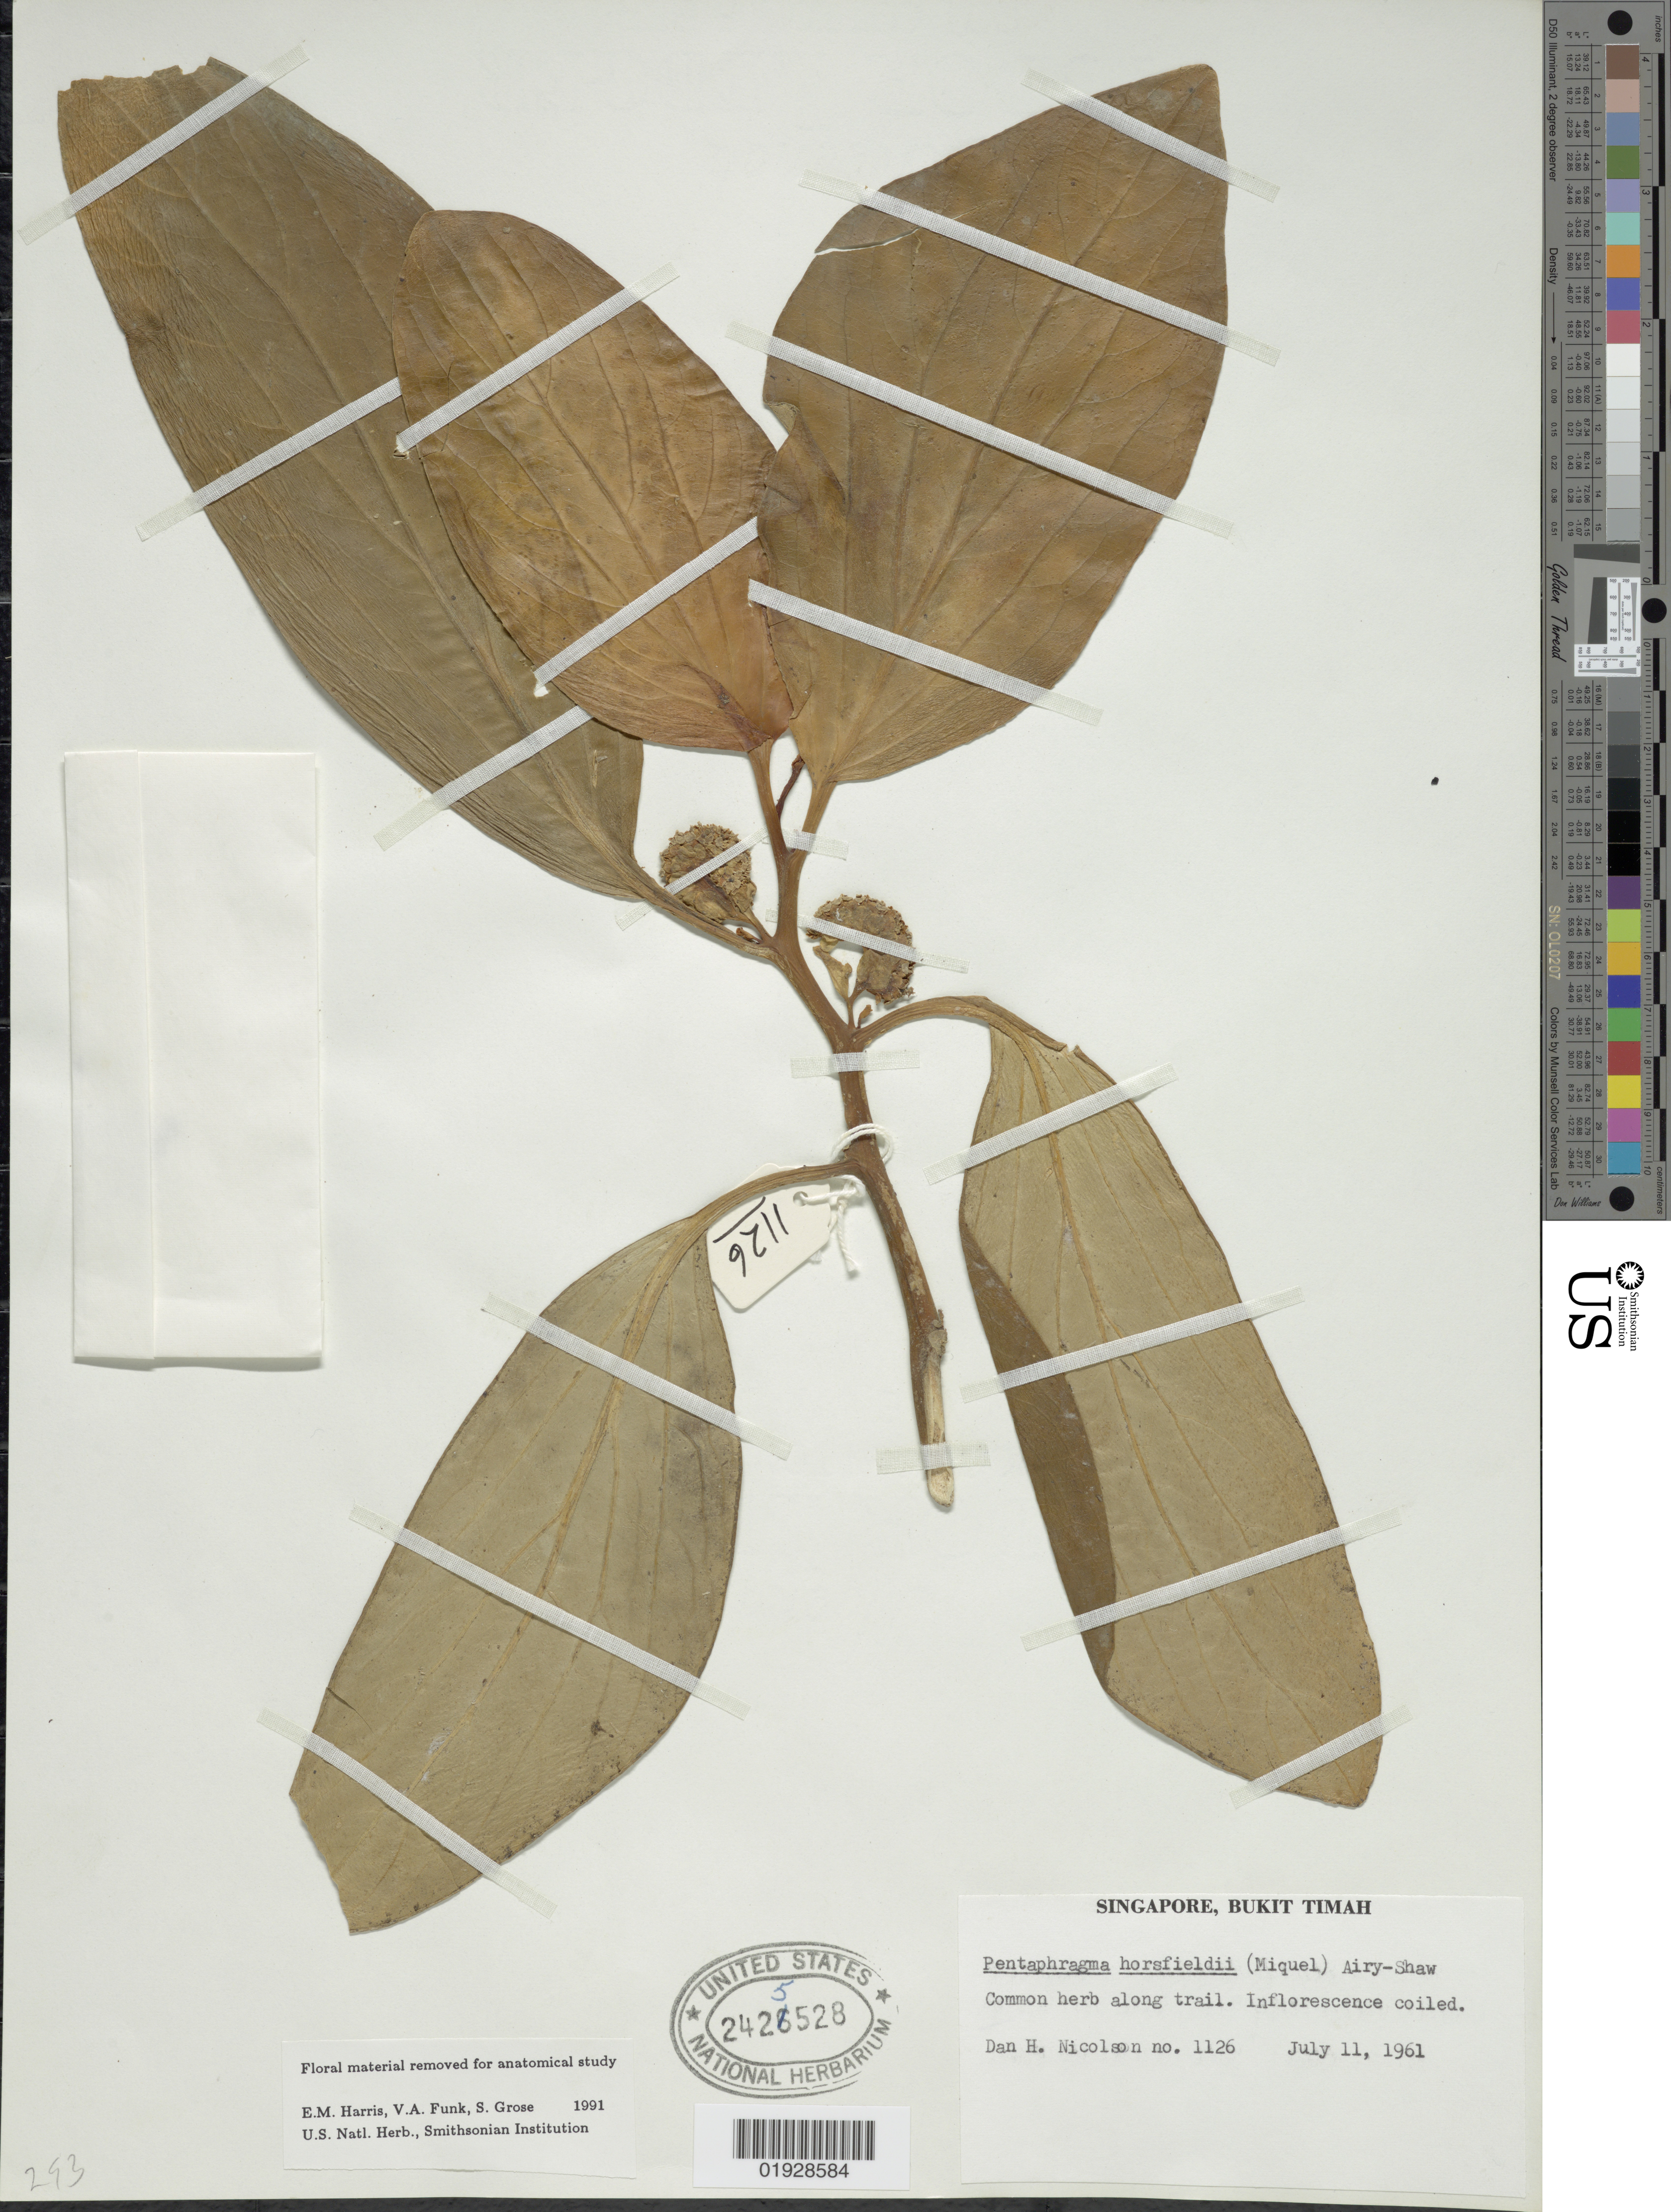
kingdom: Plantae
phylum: Tracheophyta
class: Magnoliopsida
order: Asterales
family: Pentaphragmataceae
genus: Pentaphragma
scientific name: Pentaphragma horsfieldii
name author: (Miq.) Airy Shaw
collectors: D. H. Nicolson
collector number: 1126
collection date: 1961-07-11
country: Singapore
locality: Bukit Timah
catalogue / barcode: US 2425528